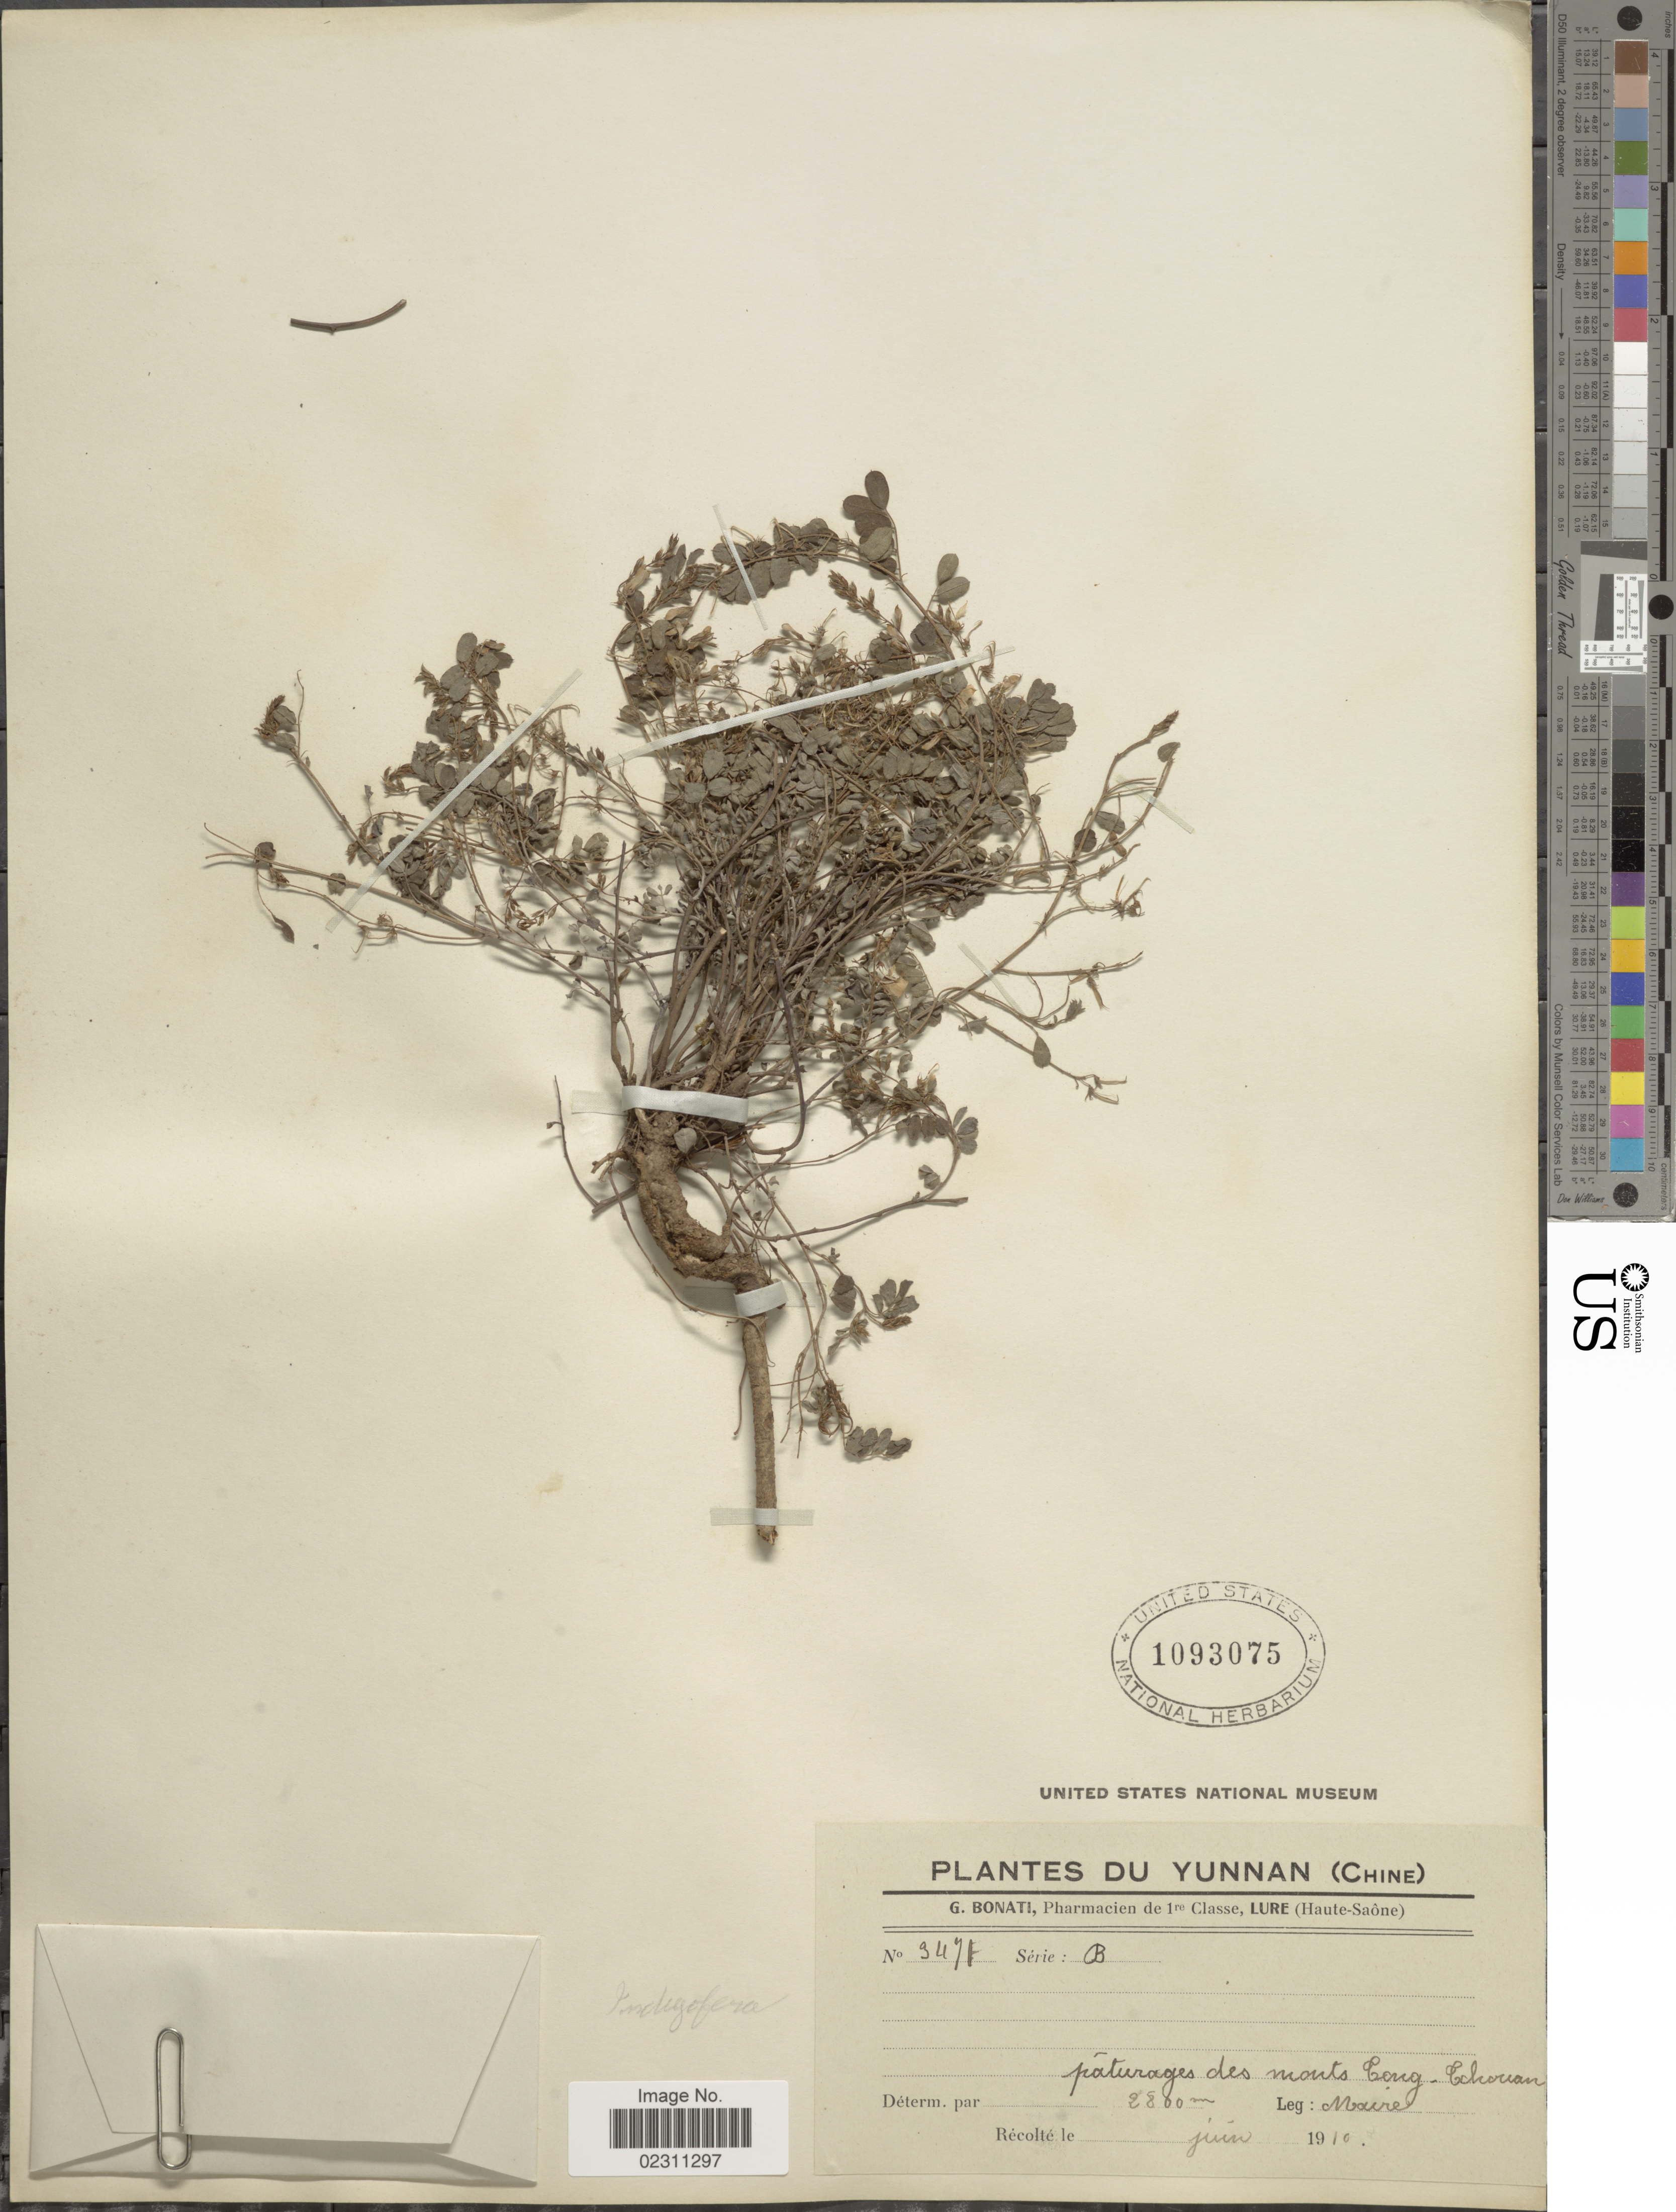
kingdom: Plantae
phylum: Tracheophyta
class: Magnoliopsida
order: Fabales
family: Fabaceae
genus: Indigofera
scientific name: Indigofera sp.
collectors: Maire, --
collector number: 3471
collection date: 1910-06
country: China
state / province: Yunnan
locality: Paturages des monts Cong-Chorian. [interpreted]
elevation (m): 2800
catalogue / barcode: US 1093075